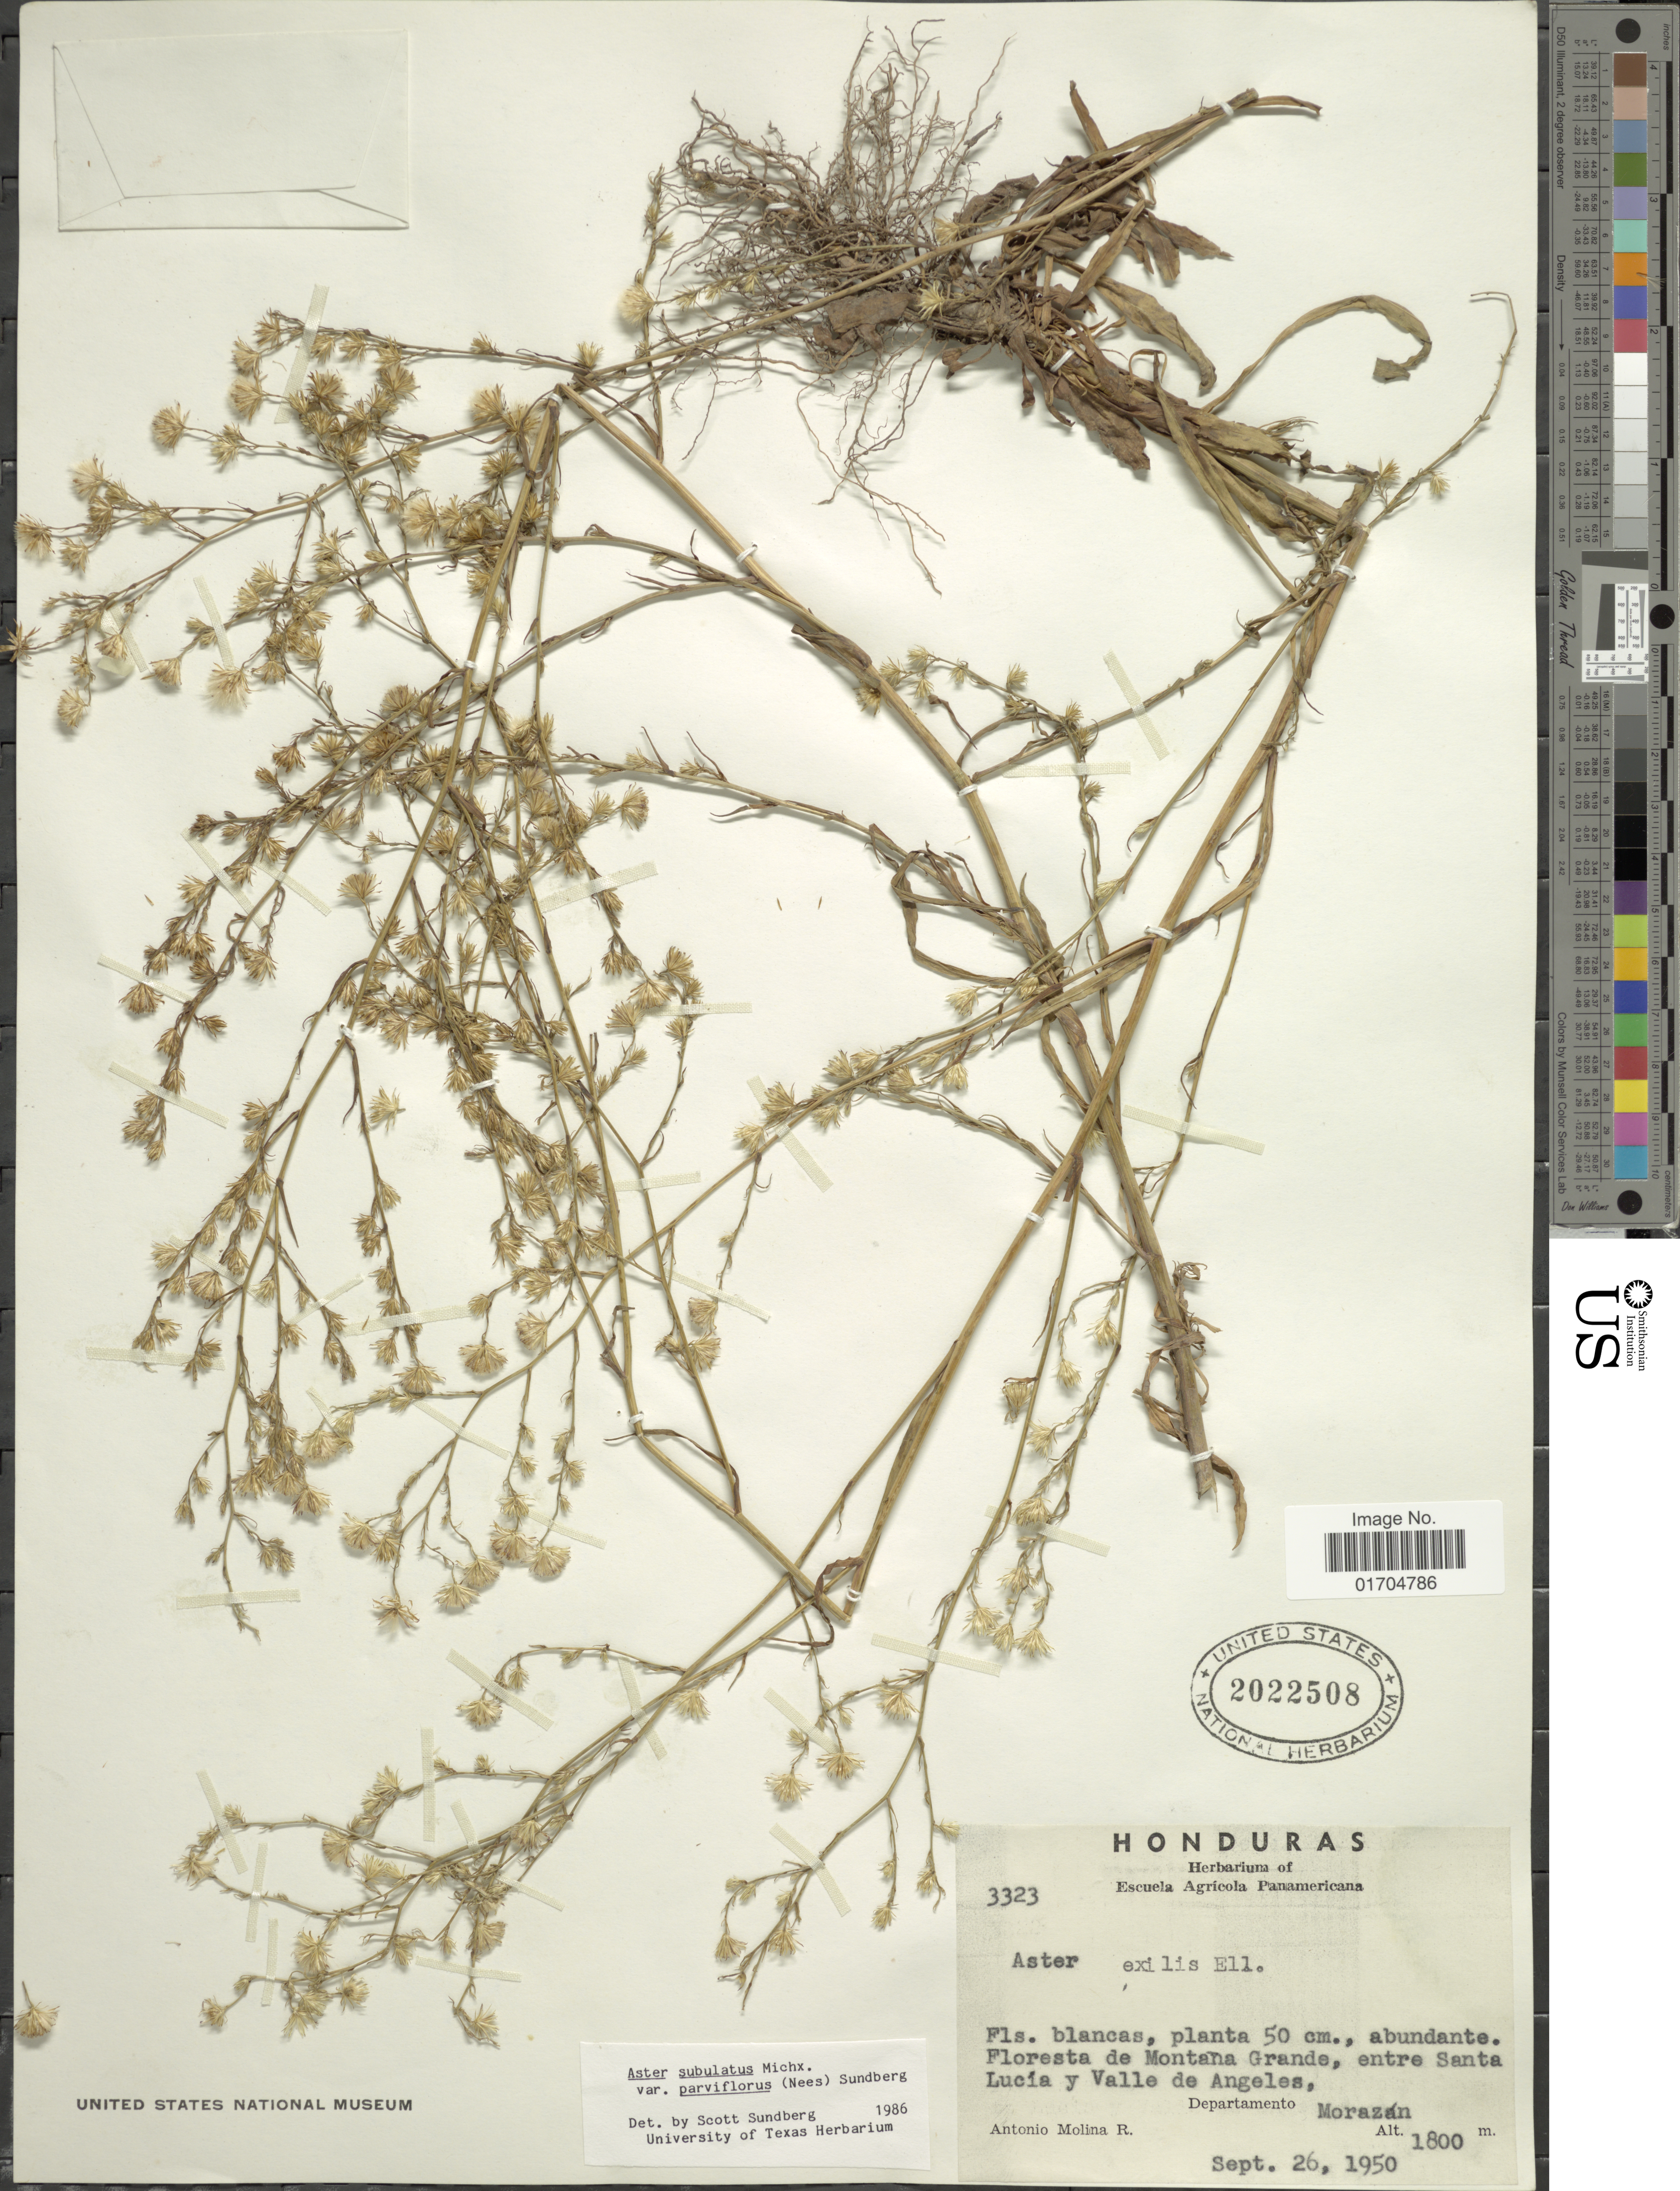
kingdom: Plantae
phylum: Tracheophyta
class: Magnoliopsida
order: Asterales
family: Asteraceae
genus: Symphyotrichum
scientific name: Symphyotrichum subulatum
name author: (Michx.) G.L. Nesom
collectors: A. Molina R.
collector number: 3323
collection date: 1950-09-26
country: Honduras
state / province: Fco. Morazán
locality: Floresta de Montaña Grande, entre Santa Lucía y Valle de Angeles, Departamento Morazán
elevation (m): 1800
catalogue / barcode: US 2022508